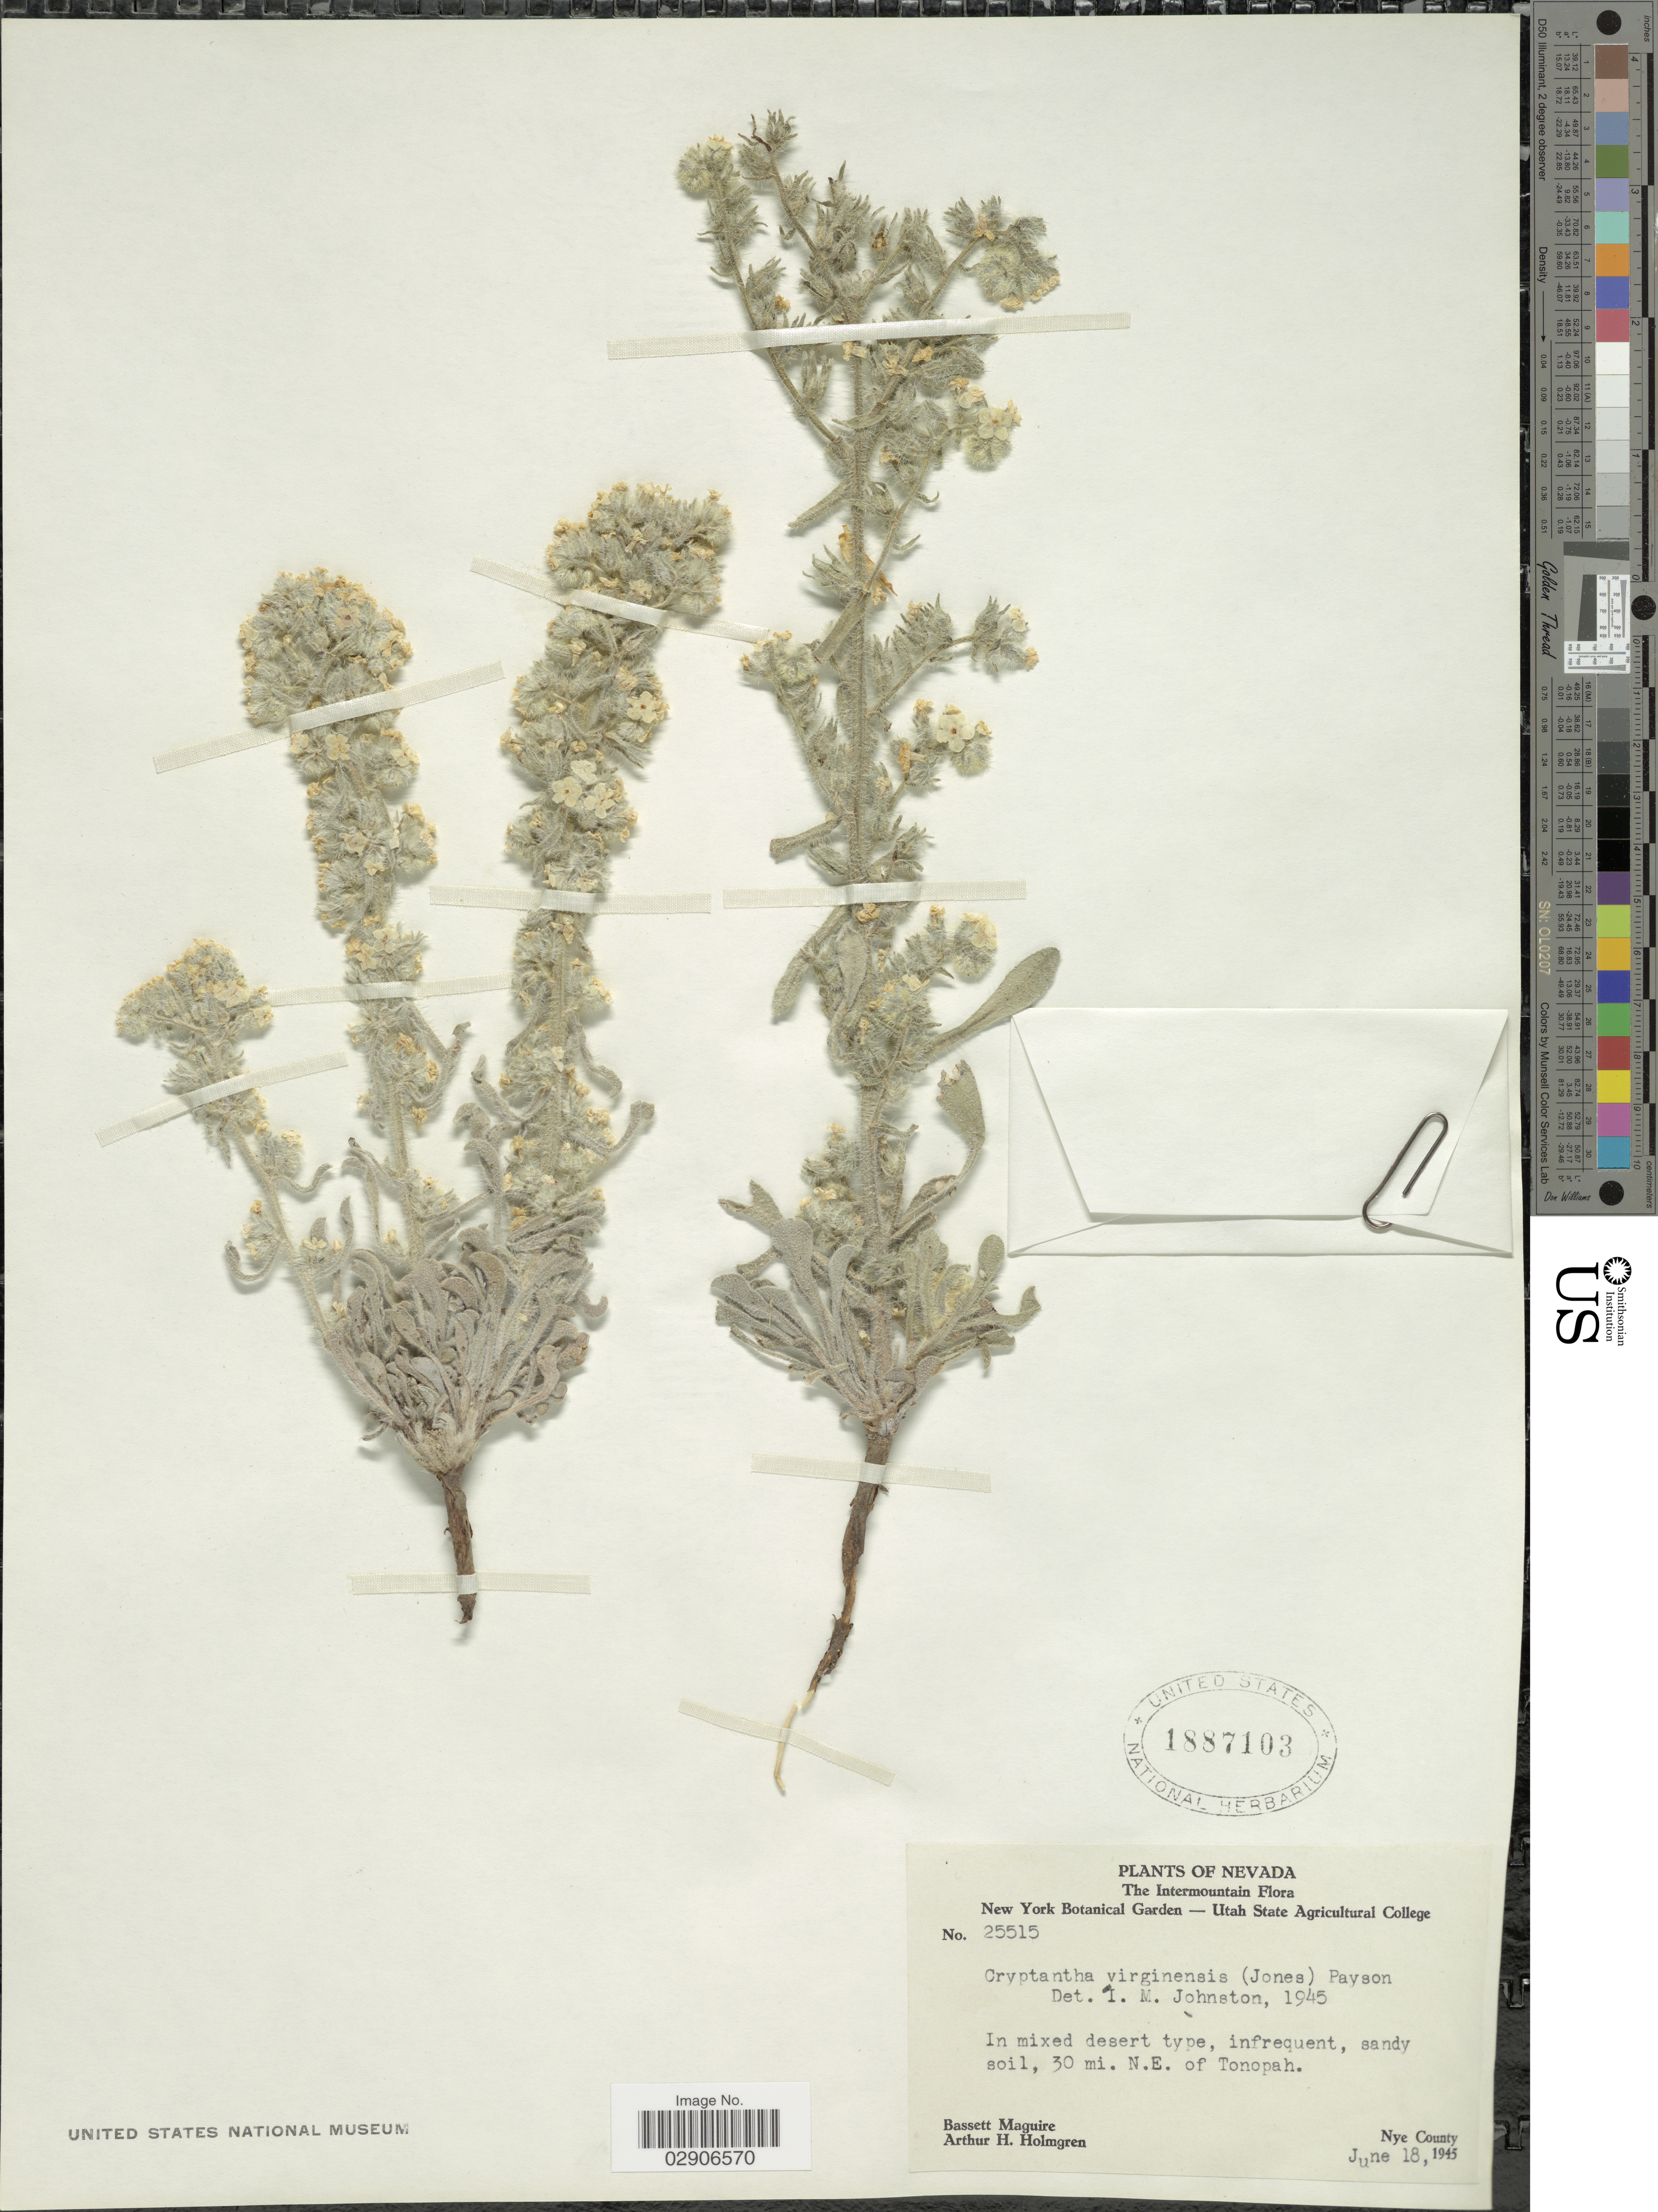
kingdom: Plantae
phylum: Tracheophyta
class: Magnoliopsida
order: Boraginales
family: Boraginaceae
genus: Oreocarya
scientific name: Oreocarya virginensis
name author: (M.E. Jones) J.F. Macbr.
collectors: B. Maguire & A. H. Holmgren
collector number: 25515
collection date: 1945-06-18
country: United States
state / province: Utah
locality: In mixed desert type, infrequent, sandy soil, 30 mi. N.E. of Toponah. Nye County. The Intermountain.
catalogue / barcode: US 1887103